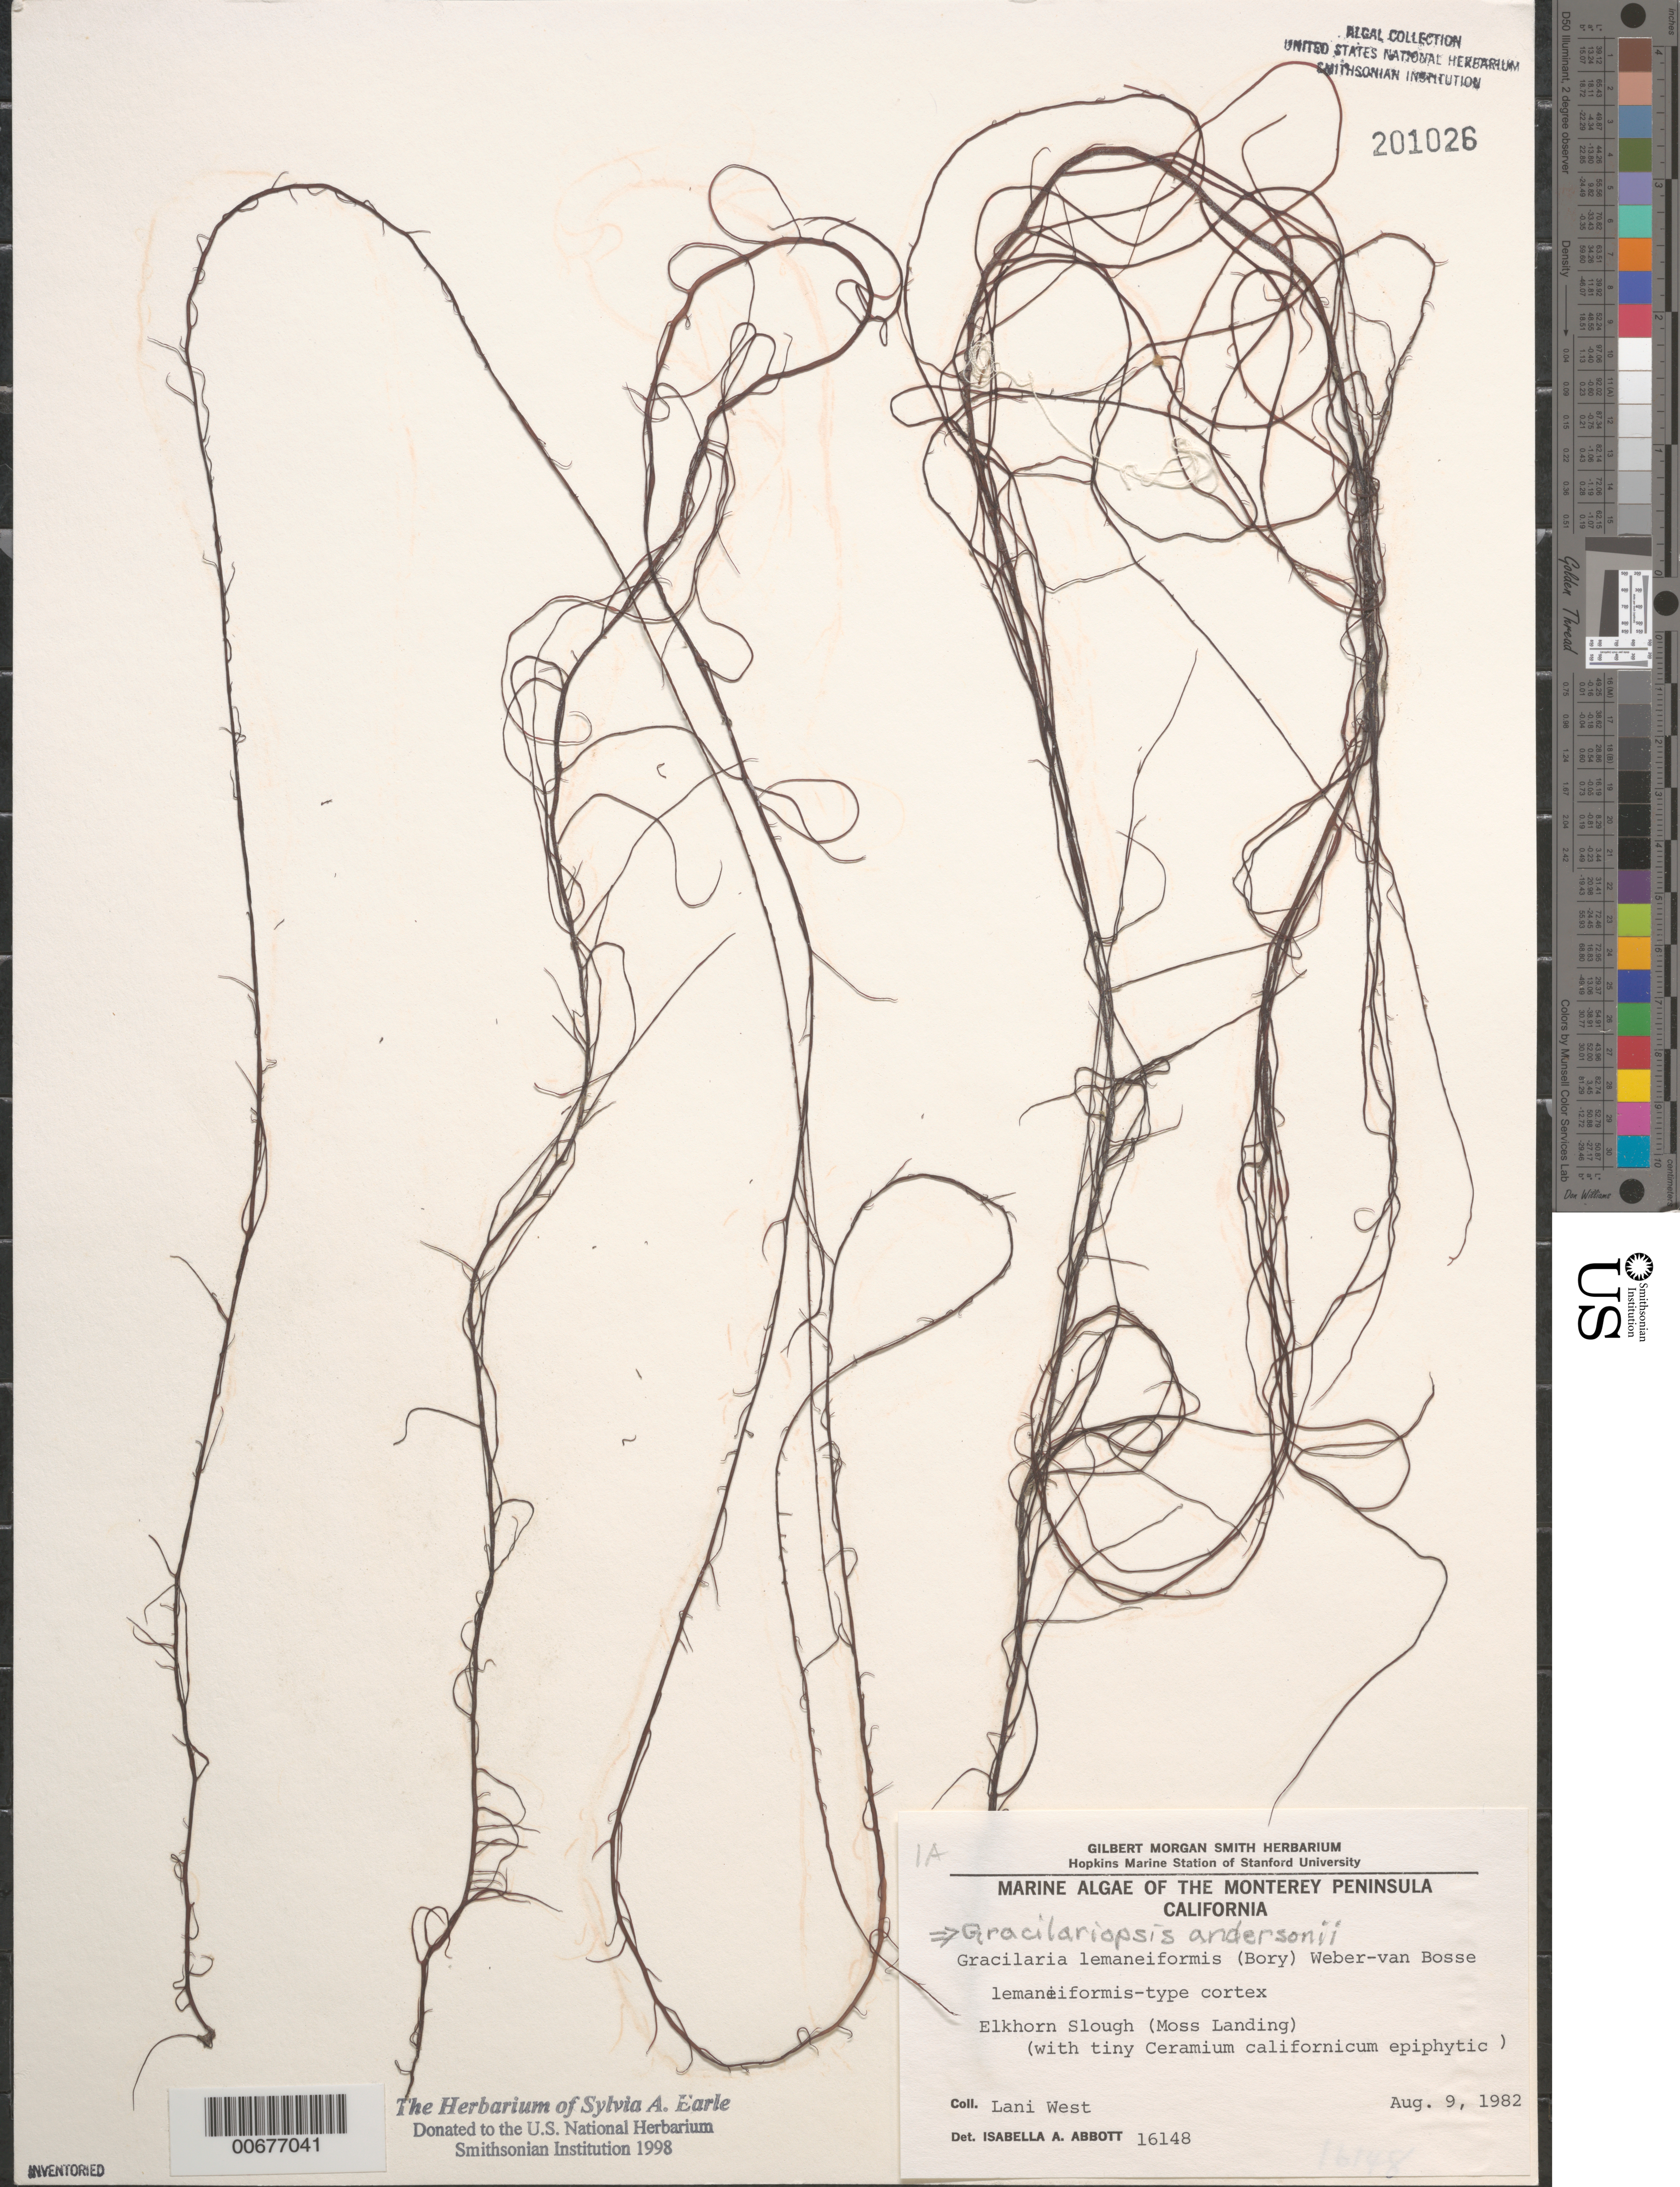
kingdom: Plantae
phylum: Rhodophyta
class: Florideophyceae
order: Gracilariales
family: Gracilariaceae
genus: Gracilariopsis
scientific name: Gracilariopsis andersonii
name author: (Grunow) E.Y. Dawson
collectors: L. West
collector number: IAA 16148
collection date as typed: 09 Aug 1982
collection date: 1982-08-09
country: United States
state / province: California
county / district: Monterey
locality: Elkhorn Slough, Moss Landing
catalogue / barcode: US 201026